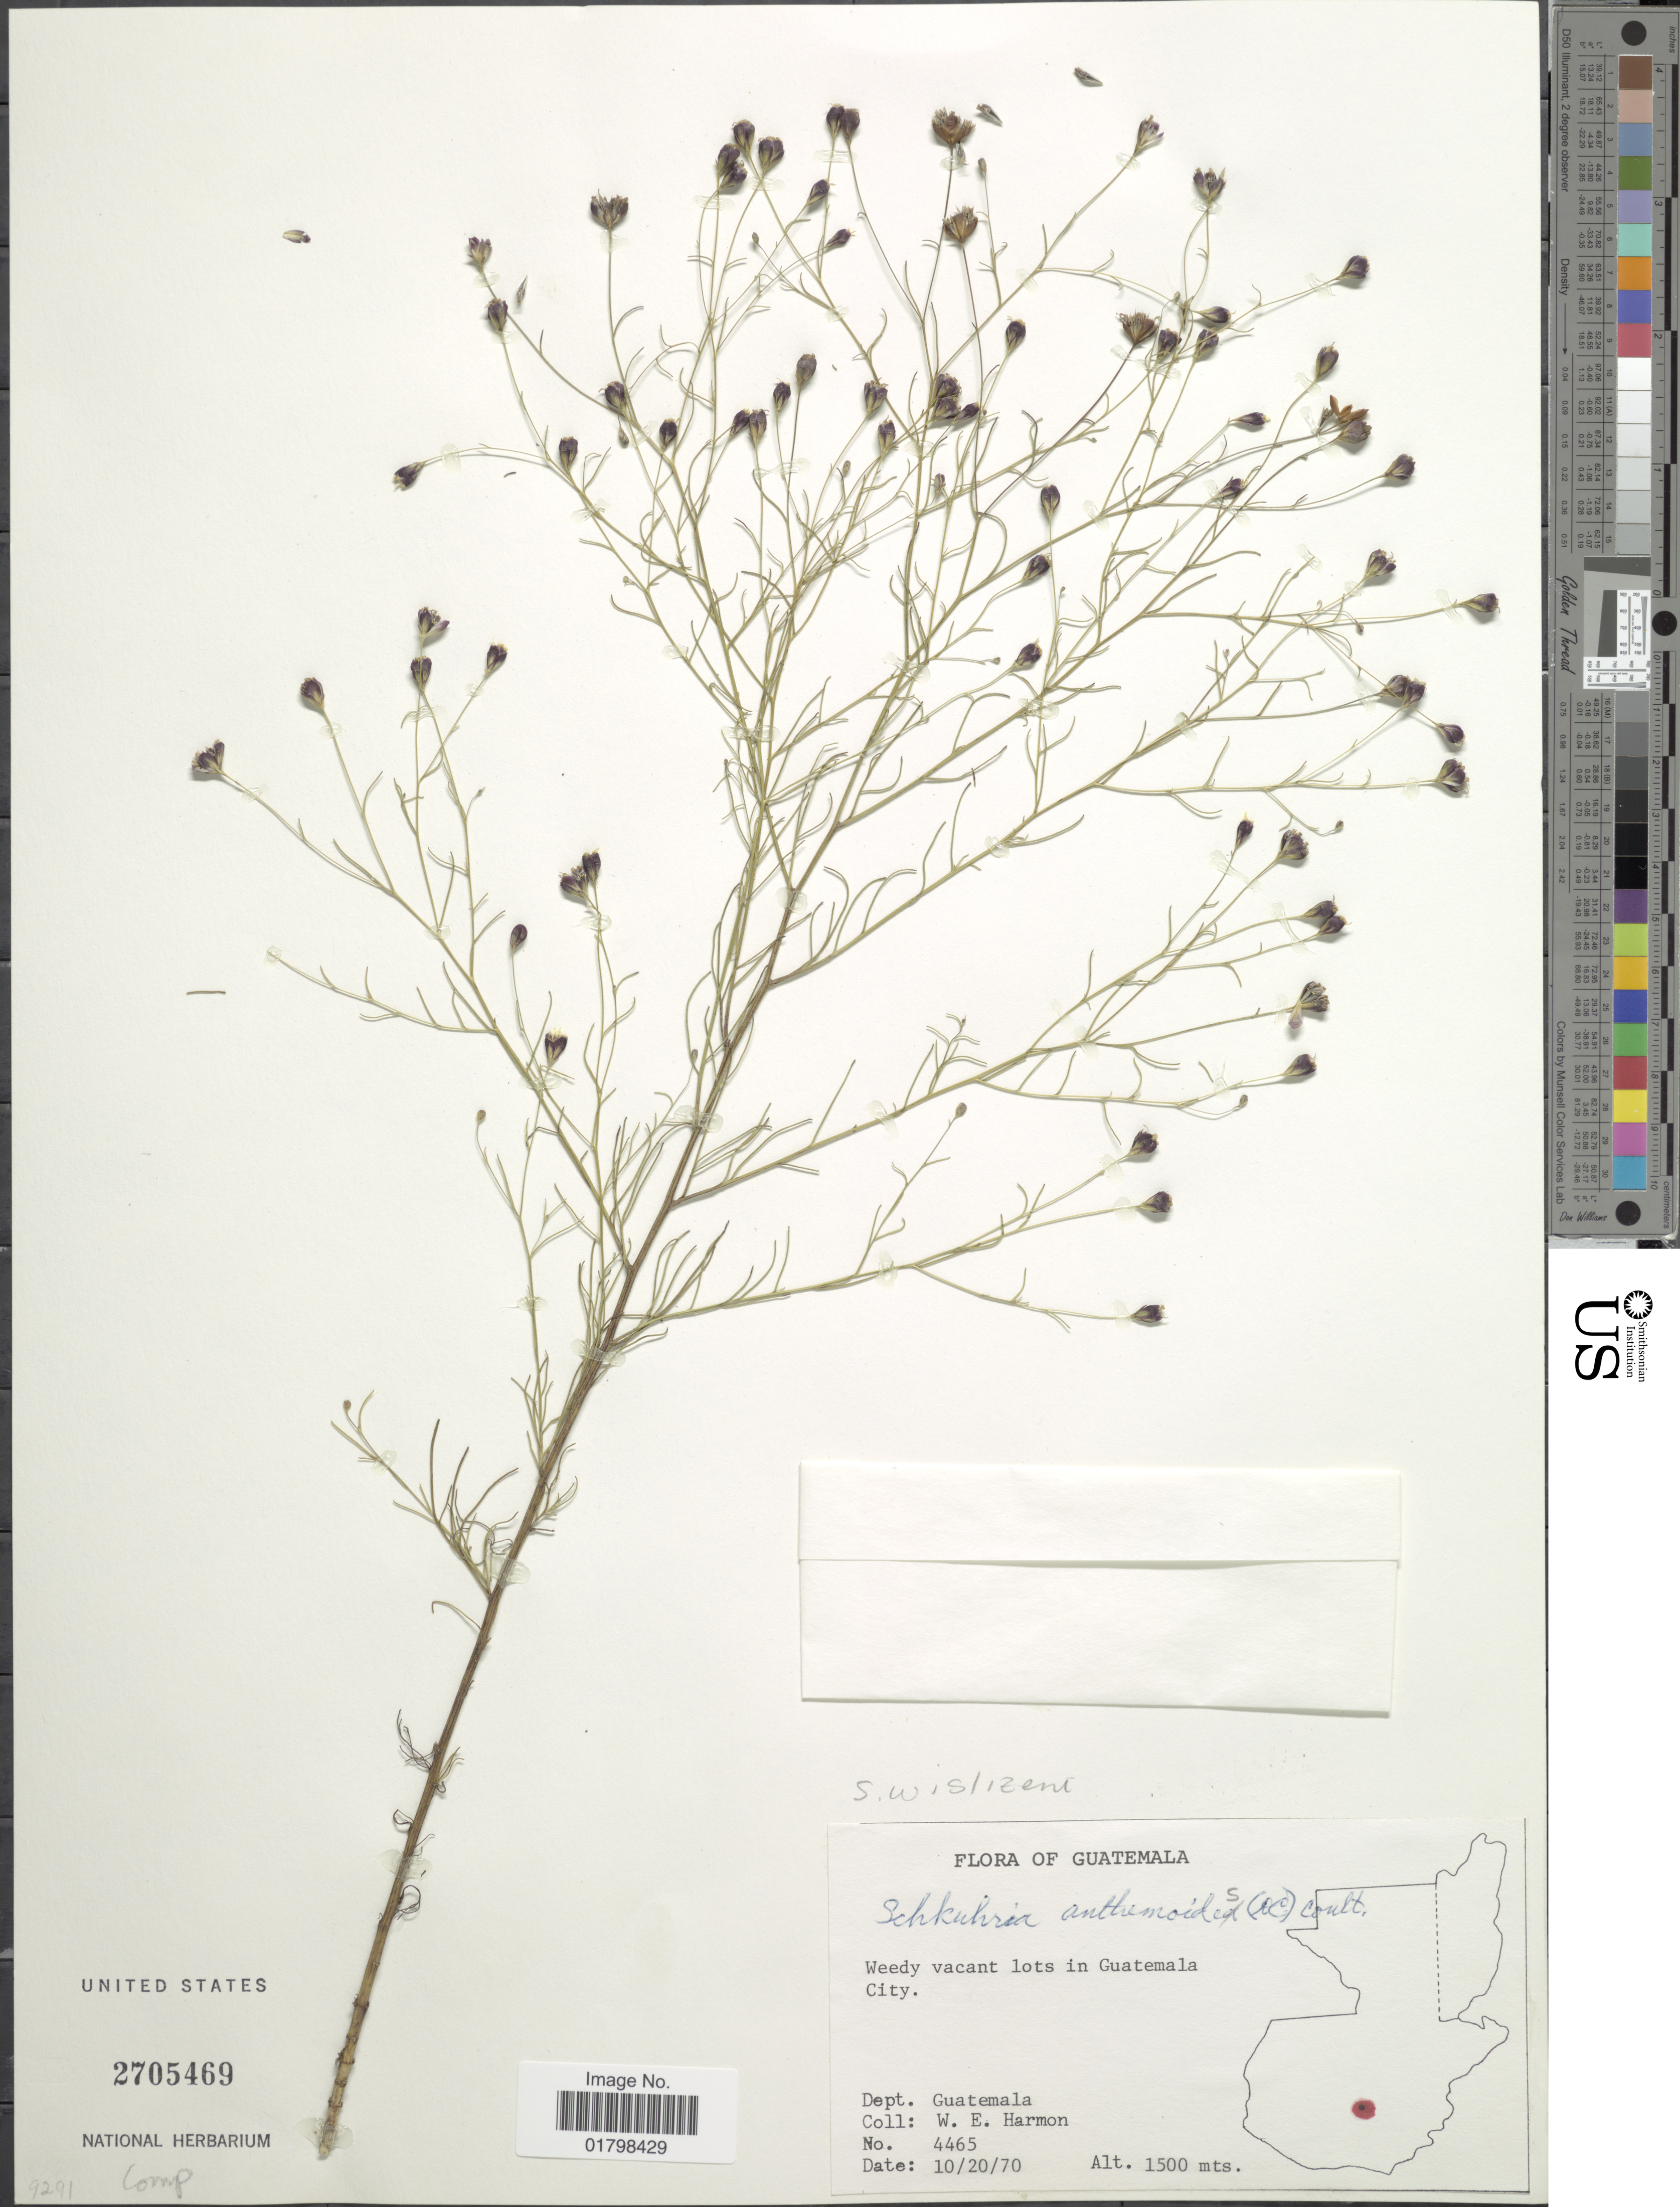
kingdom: Plantae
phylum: Tracheophyta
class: Magnoliopsida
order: Asterales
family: Asteraceae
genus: Schkuhria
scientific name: Schkuhria wislizeni var. wislizeni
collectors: W. E. Harmon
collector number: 4465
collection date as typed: Transcribed d/m/y: 20/10/70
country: Guatemala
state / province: Guatemala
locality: Weedy vacant lots in Guatamala City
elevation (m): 1500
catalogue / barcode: US 2705469